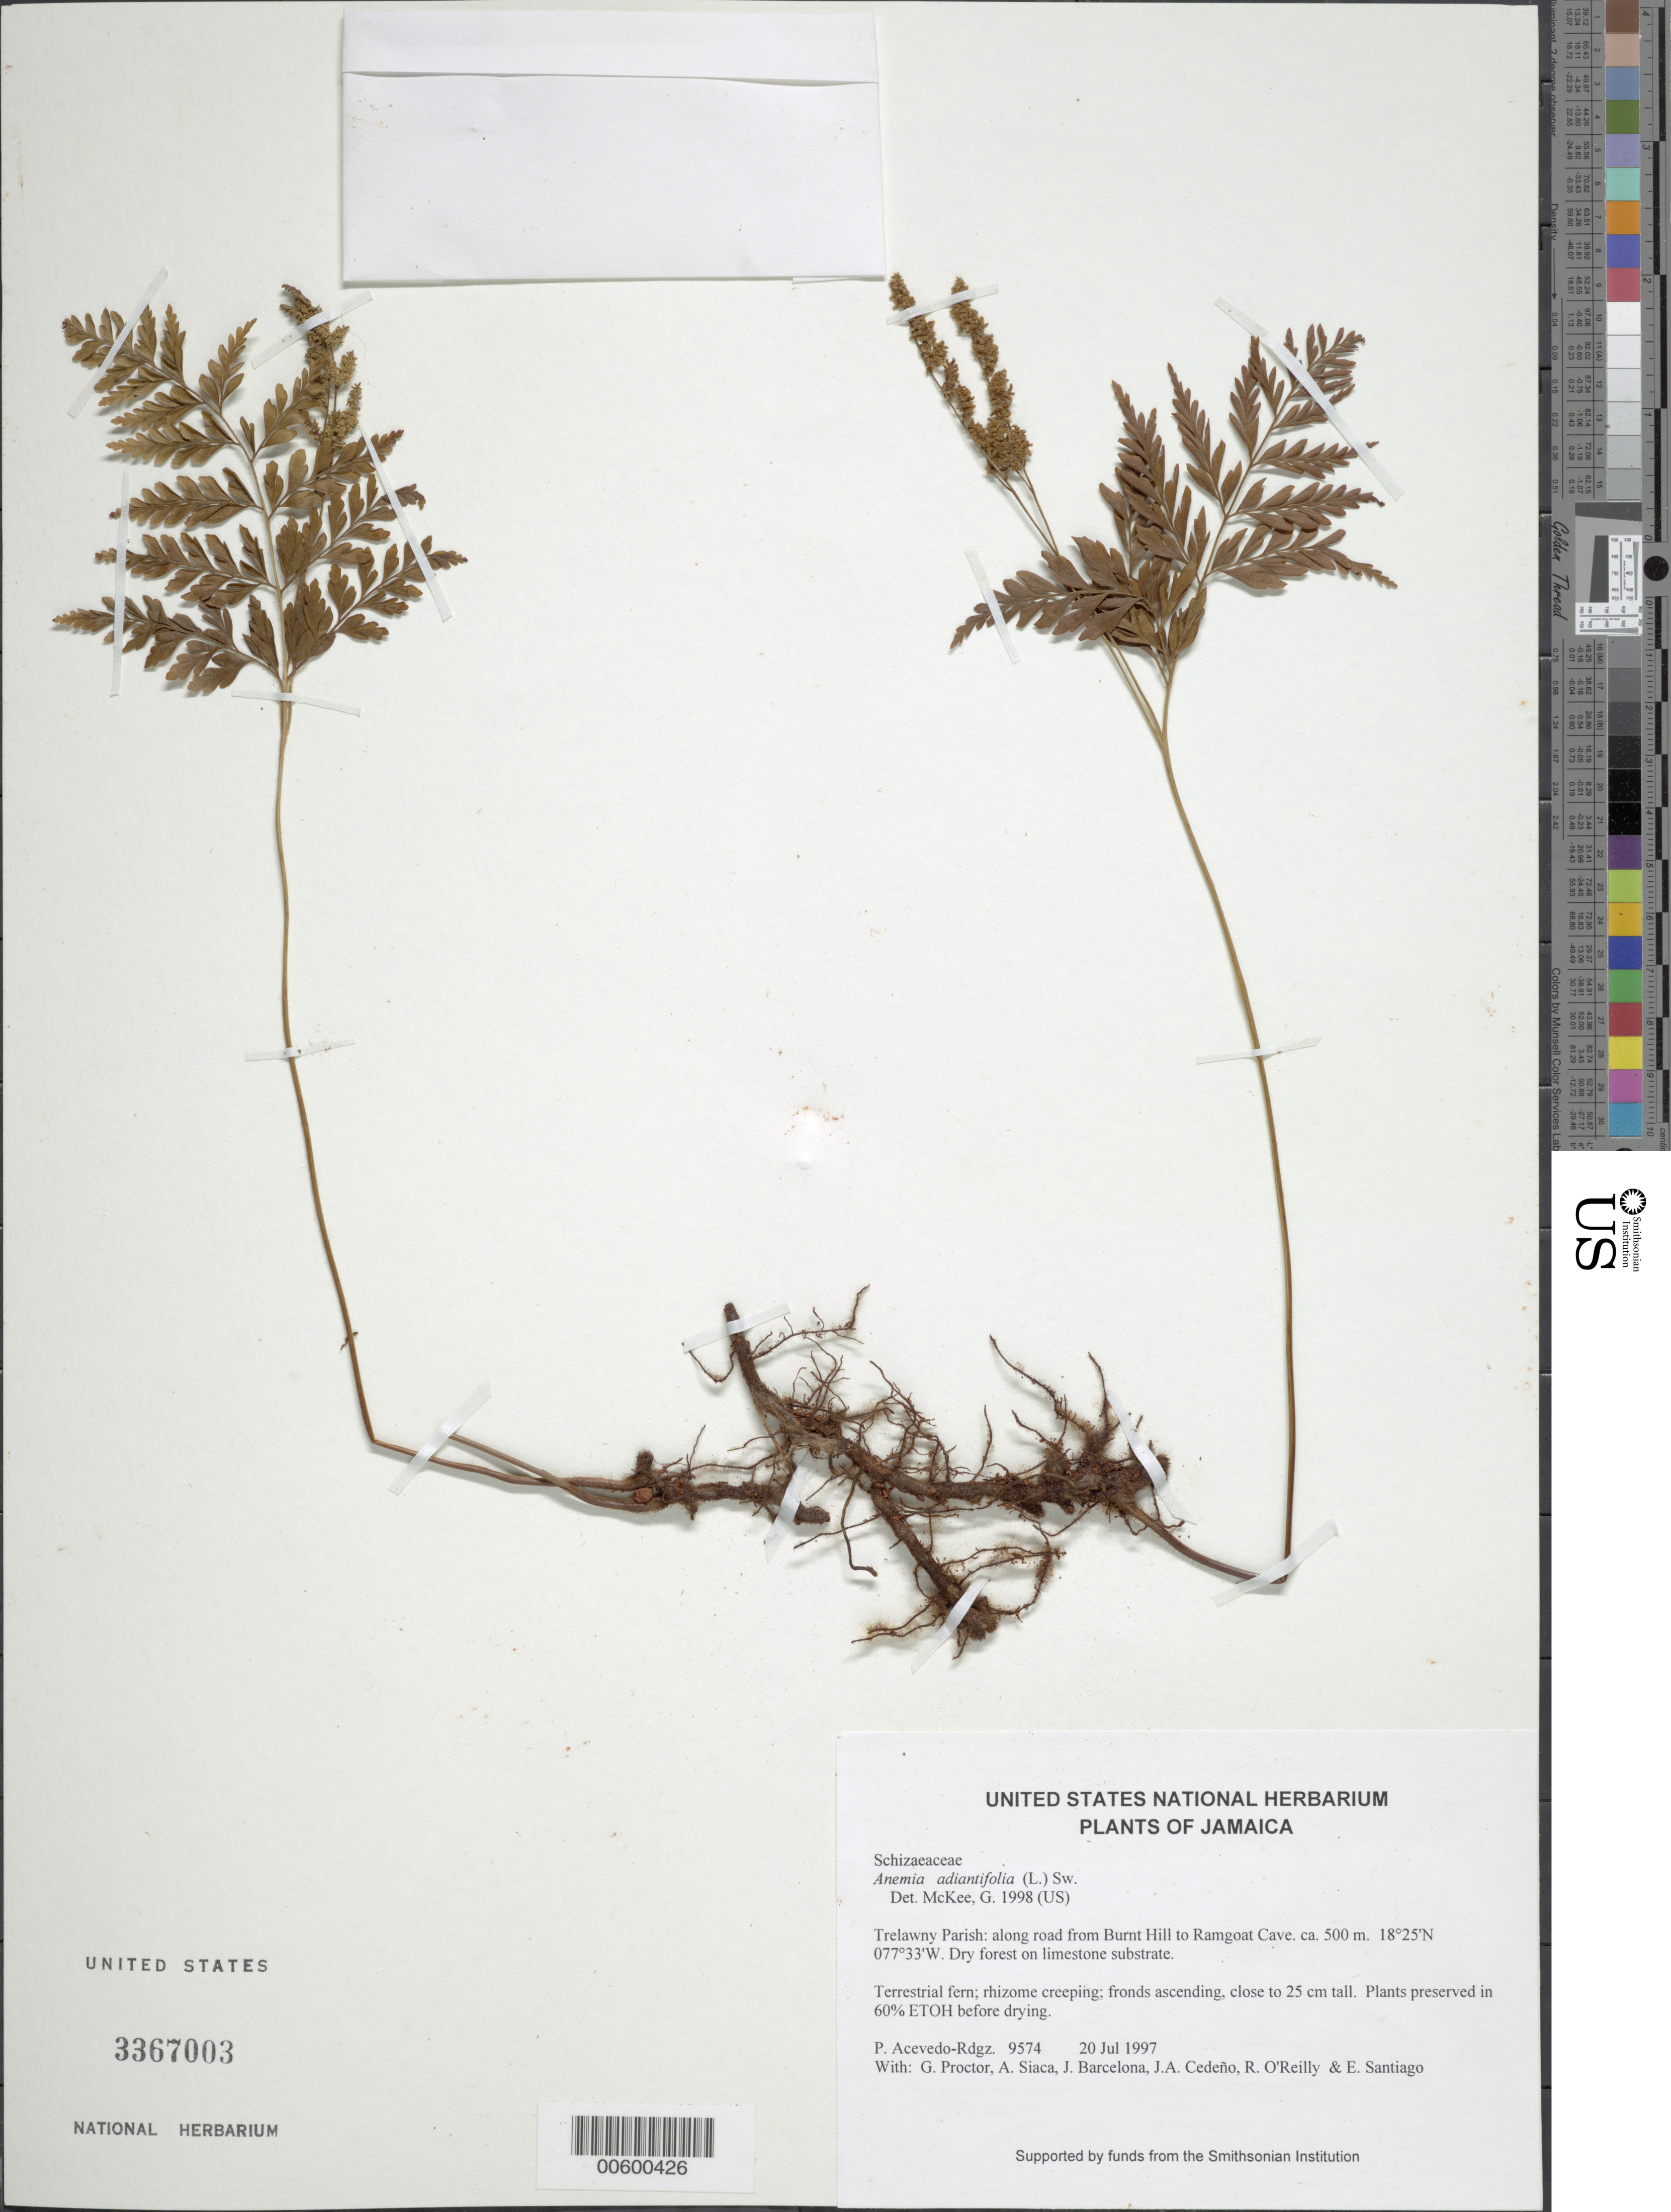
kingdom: Plantae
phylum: Tracheophyta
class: Polypodiopsida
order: Schizaeales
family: Anemiaceae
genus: Anemia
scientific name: Anemia adiantifolia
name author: (L.) Sw.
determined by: McKee, G. S., (US), NMNH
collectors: P. Acevedo-Rodr., G. R. Proctor, A. Siaca, J. Barcelona, J. A. Cedeño M. & R. O'Reilly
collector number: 9574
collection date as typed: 20 Jul 1997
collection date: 1997-07-20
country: Jamaica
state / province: Trelawny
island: Jamaica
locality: Trelawny Parish: along road from Burnt Hill to Ramgoat Cave.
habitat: Dry forest on limestone substrate.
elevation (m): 500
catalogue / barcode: US 3367003